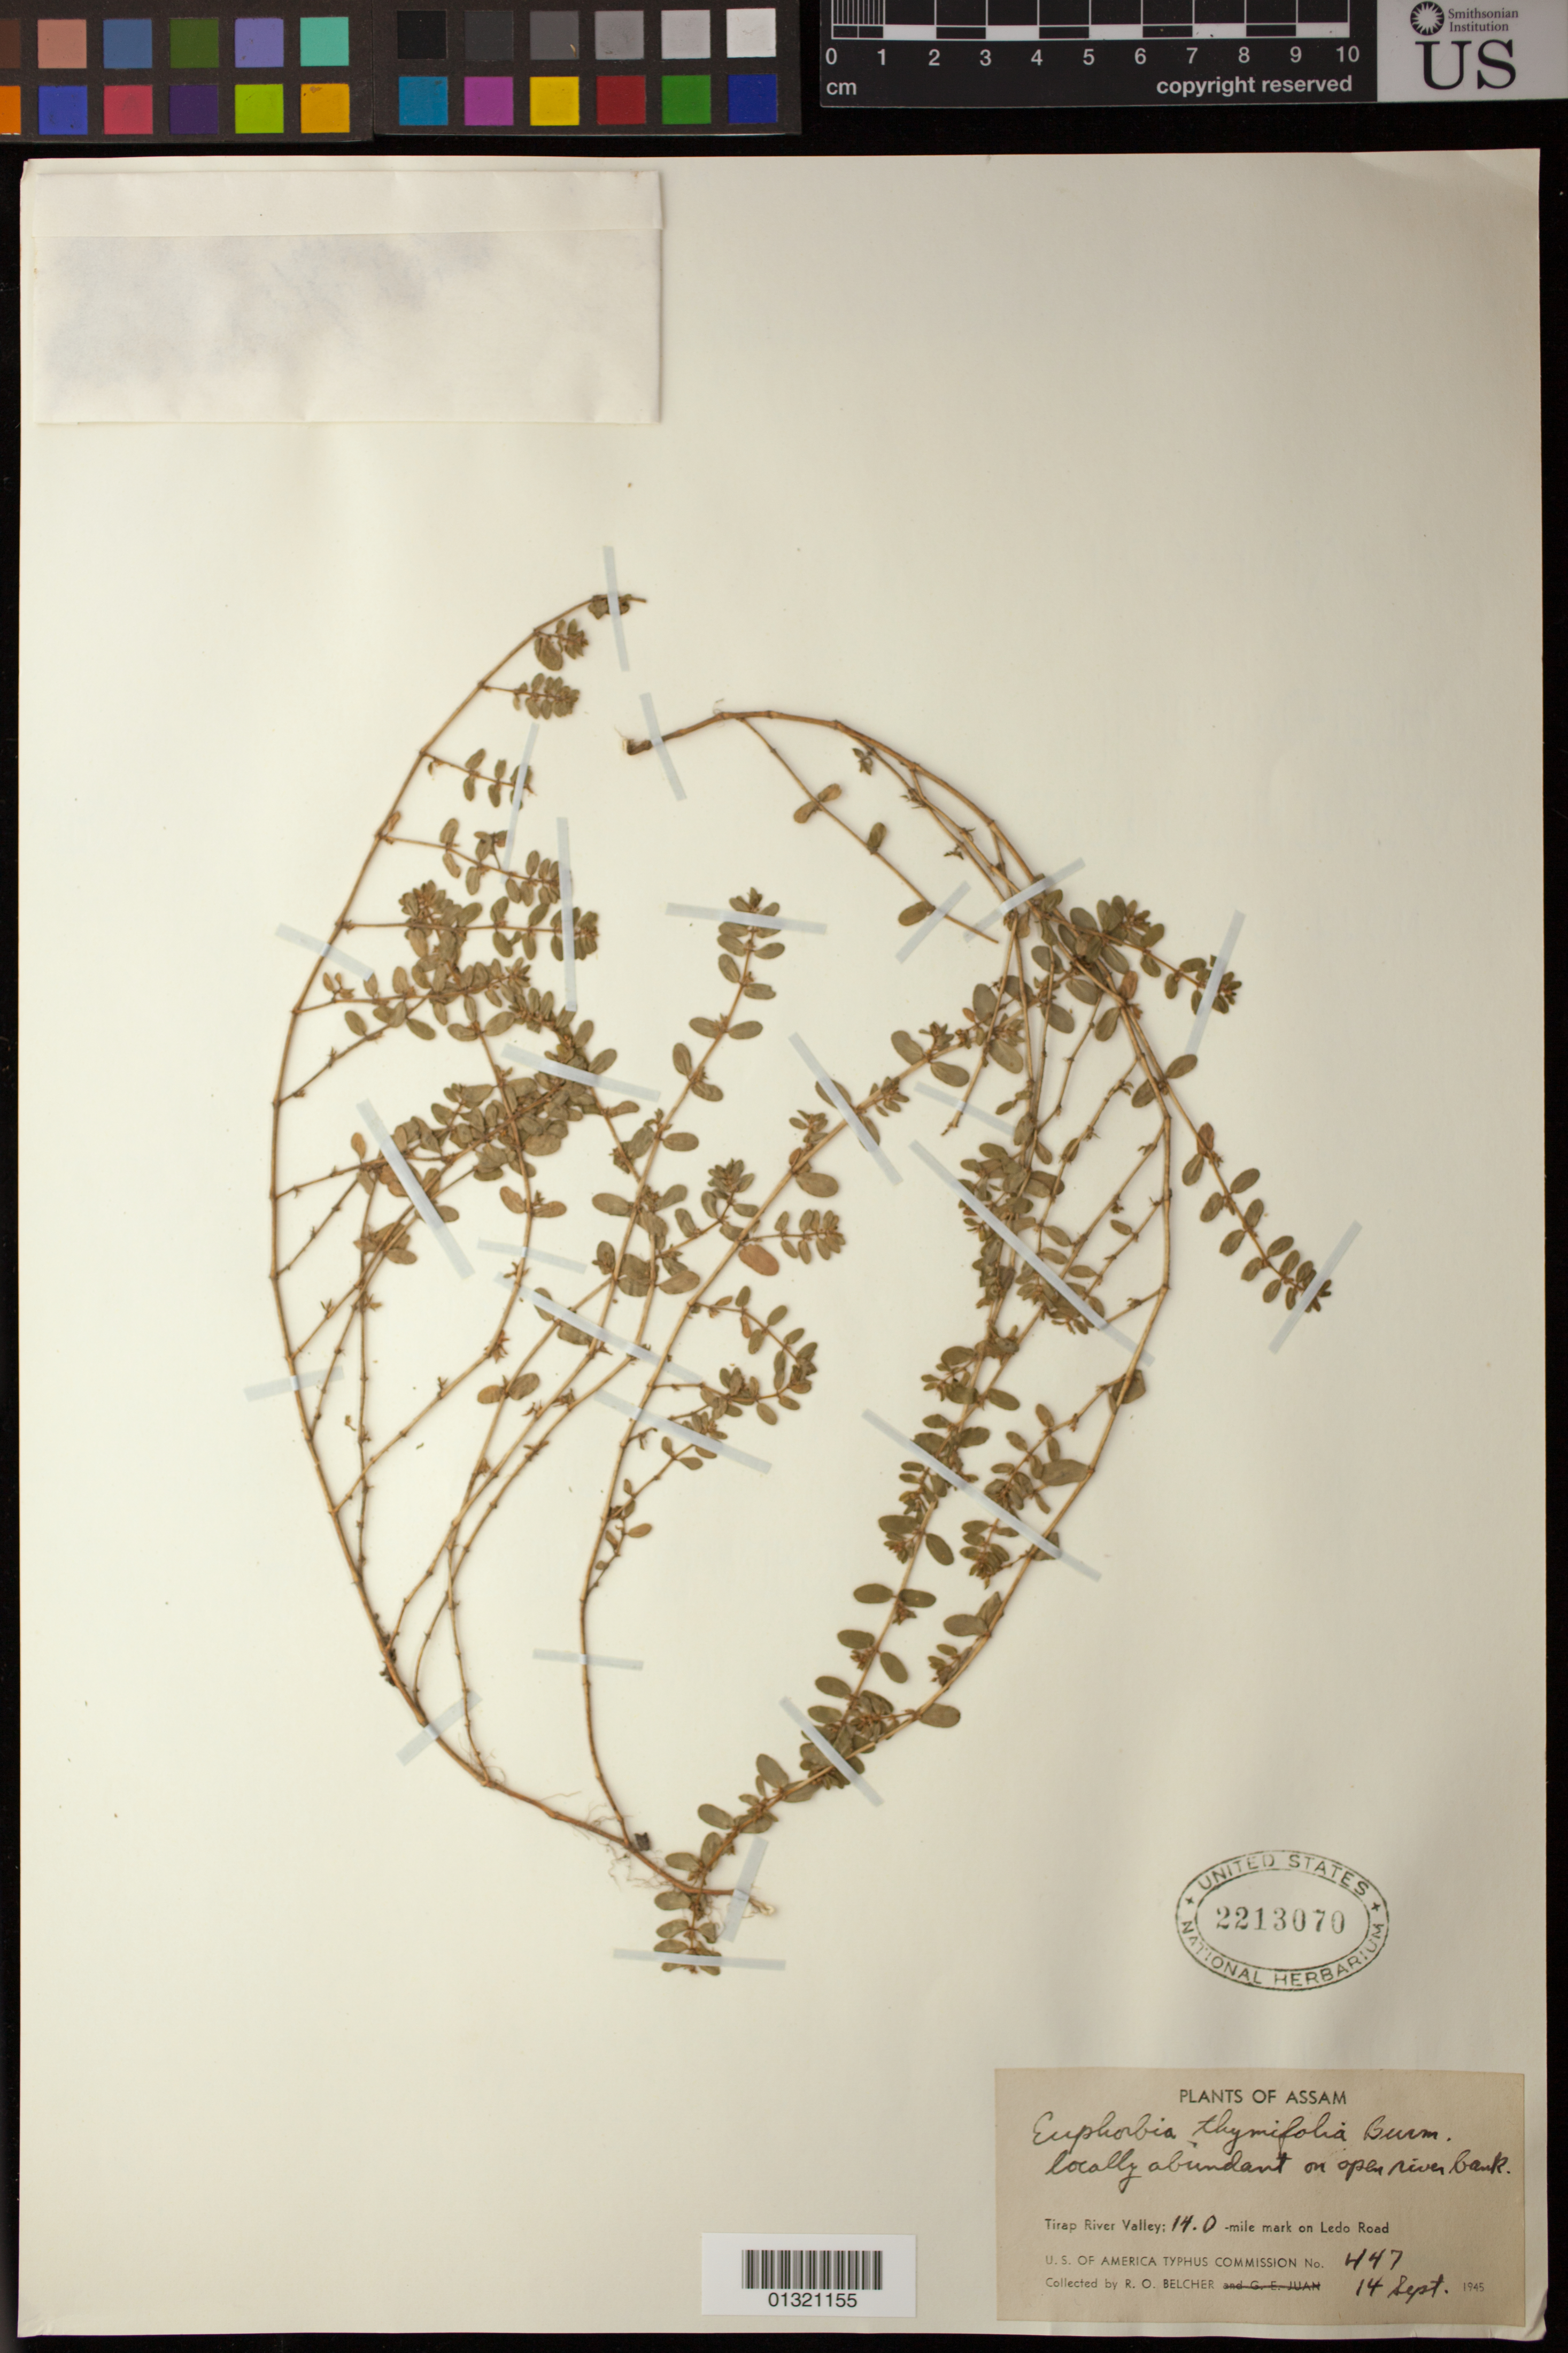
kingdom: Plantae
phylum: Tracheophyta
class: Magnoliopsida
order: Malpighiales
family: Euphorbiaceae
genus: Euphorbia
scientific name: Euphorbia thymifolia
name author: L.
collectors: R. Belcher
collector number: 447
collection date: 1945-09-14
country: India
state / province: Assam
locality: Tirap River Valley; 14.0 -mile mark on Ledo Road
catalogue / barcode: US 2213070